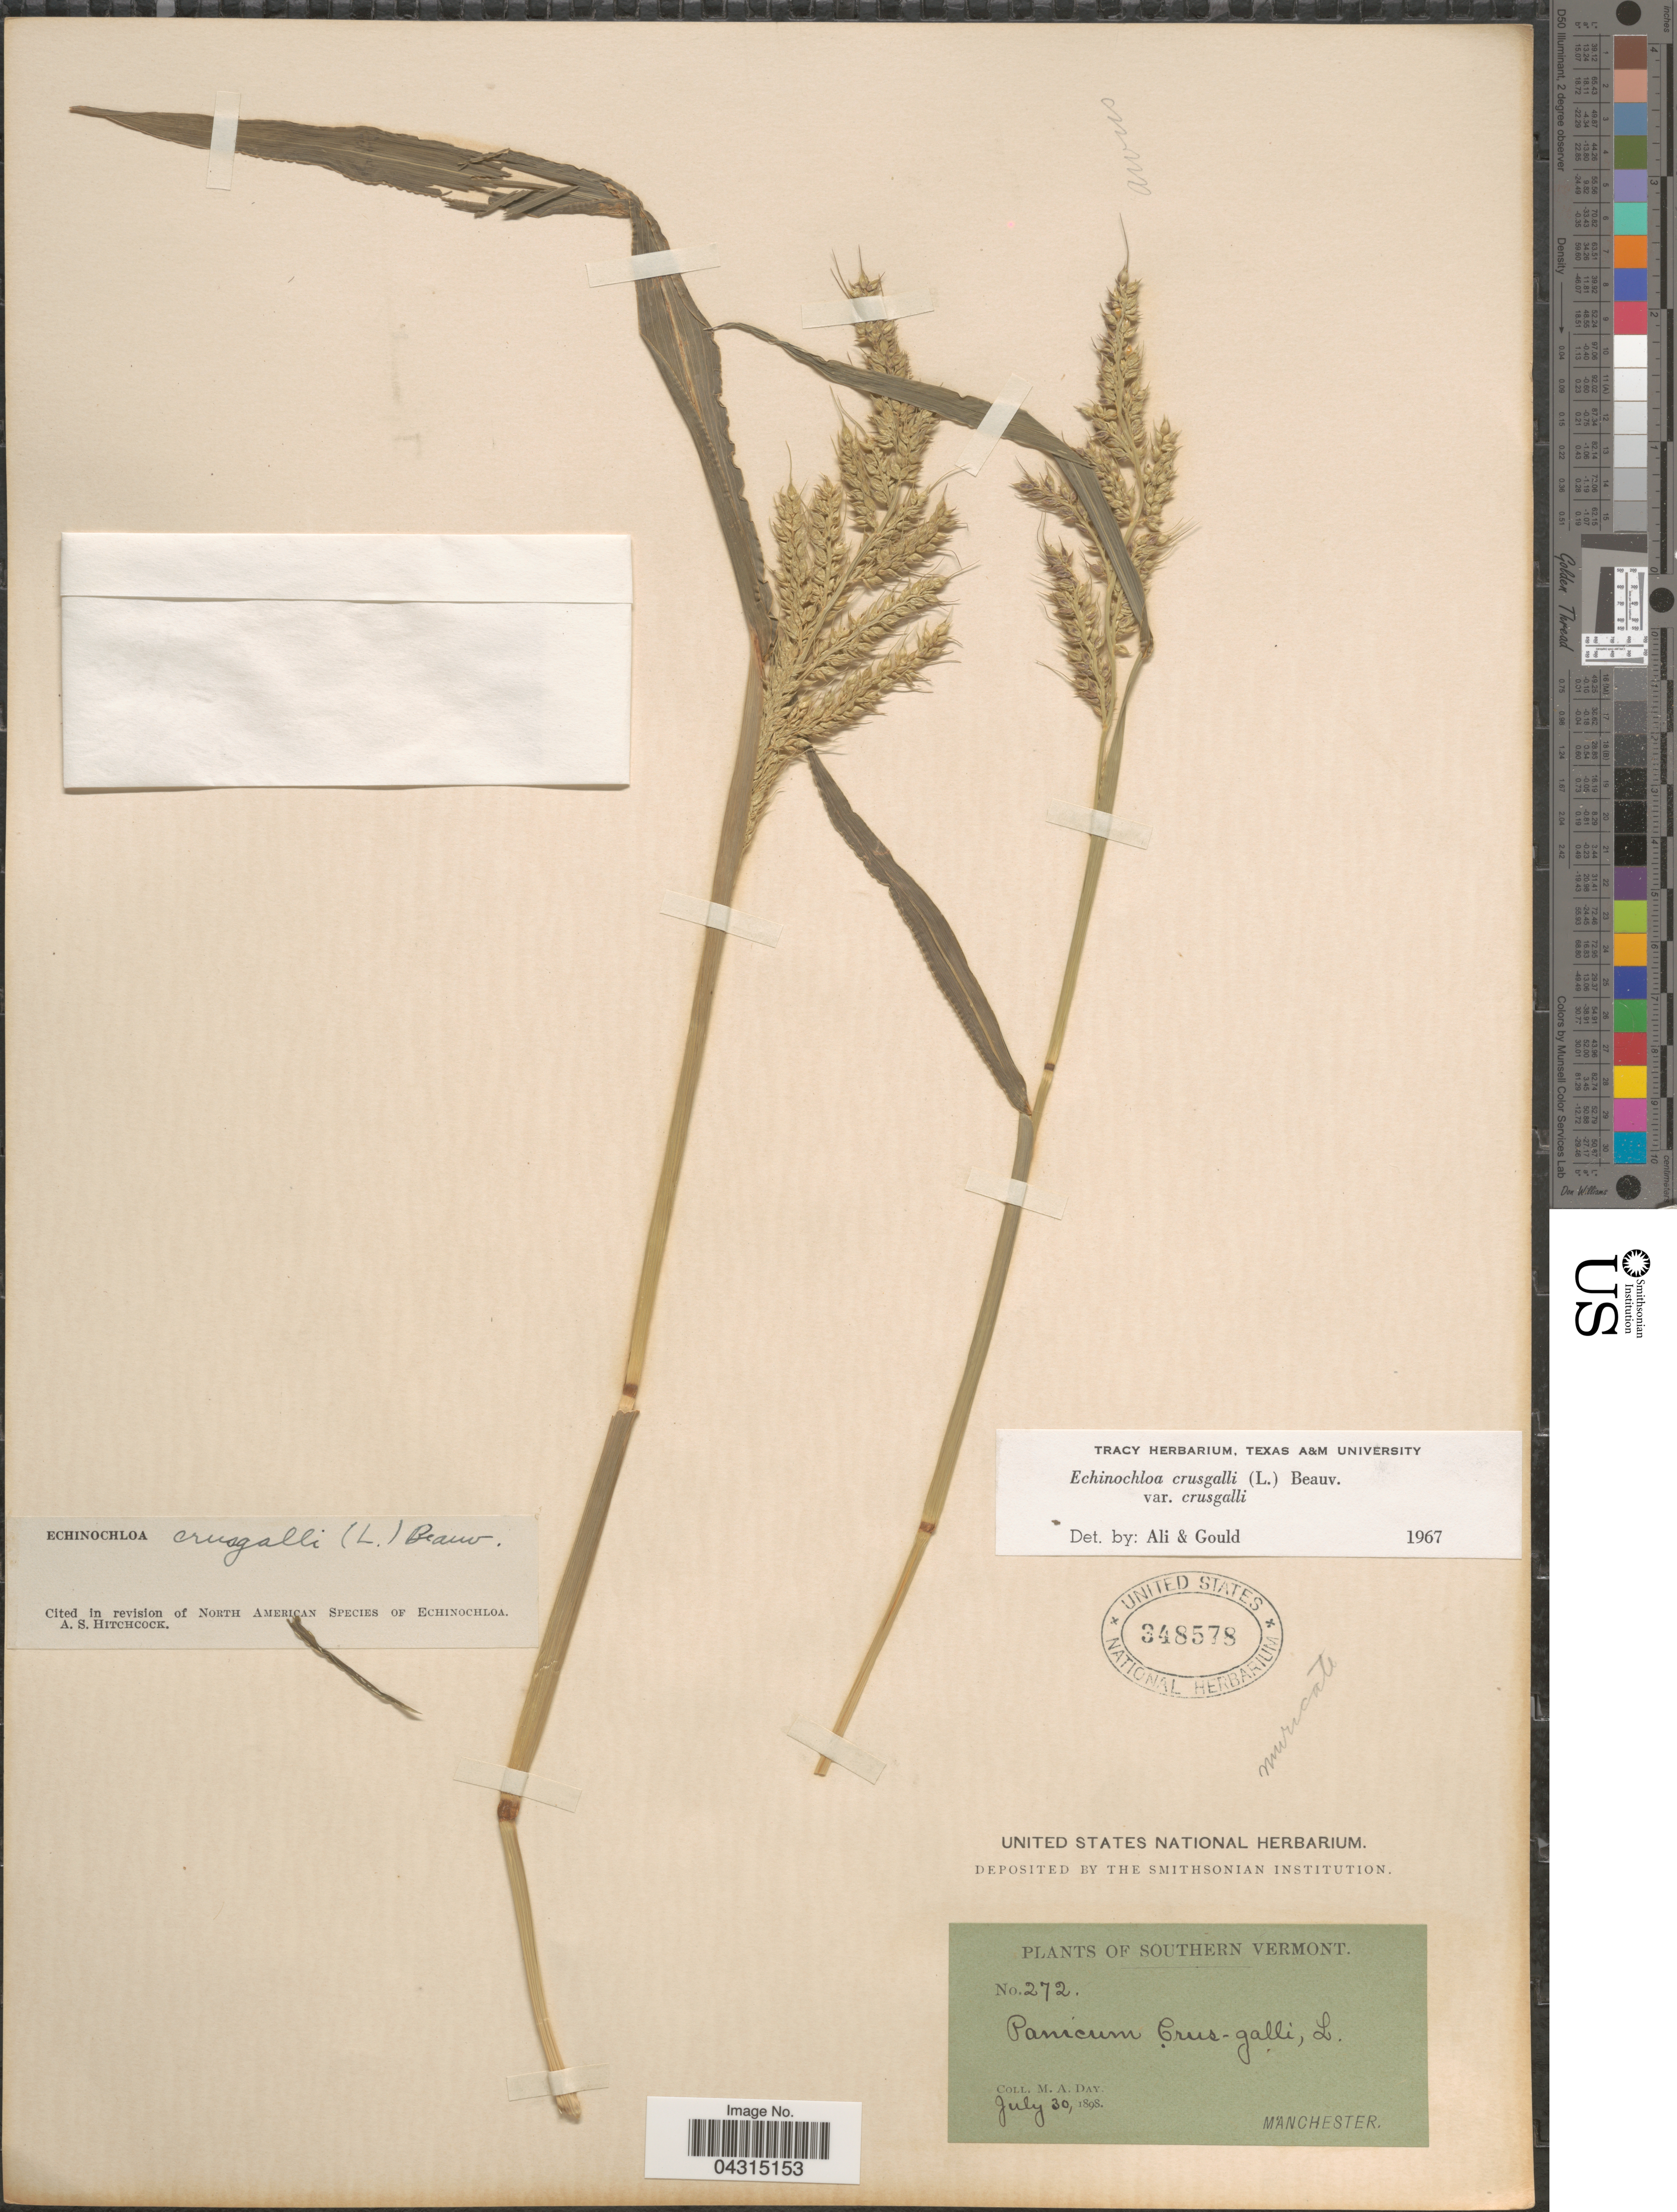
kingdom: Plantae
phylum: Tracheophyta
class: Liliopsida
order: Poales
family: Poaceae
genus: Echinochloa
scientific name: Echinochloa crus-galli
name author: (L.) P. Beauv.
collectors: M. Day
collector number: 272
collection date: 1898-07-30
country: United States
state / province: Vermont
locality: Southern Vermont. Manchester.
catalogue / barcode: US 348578